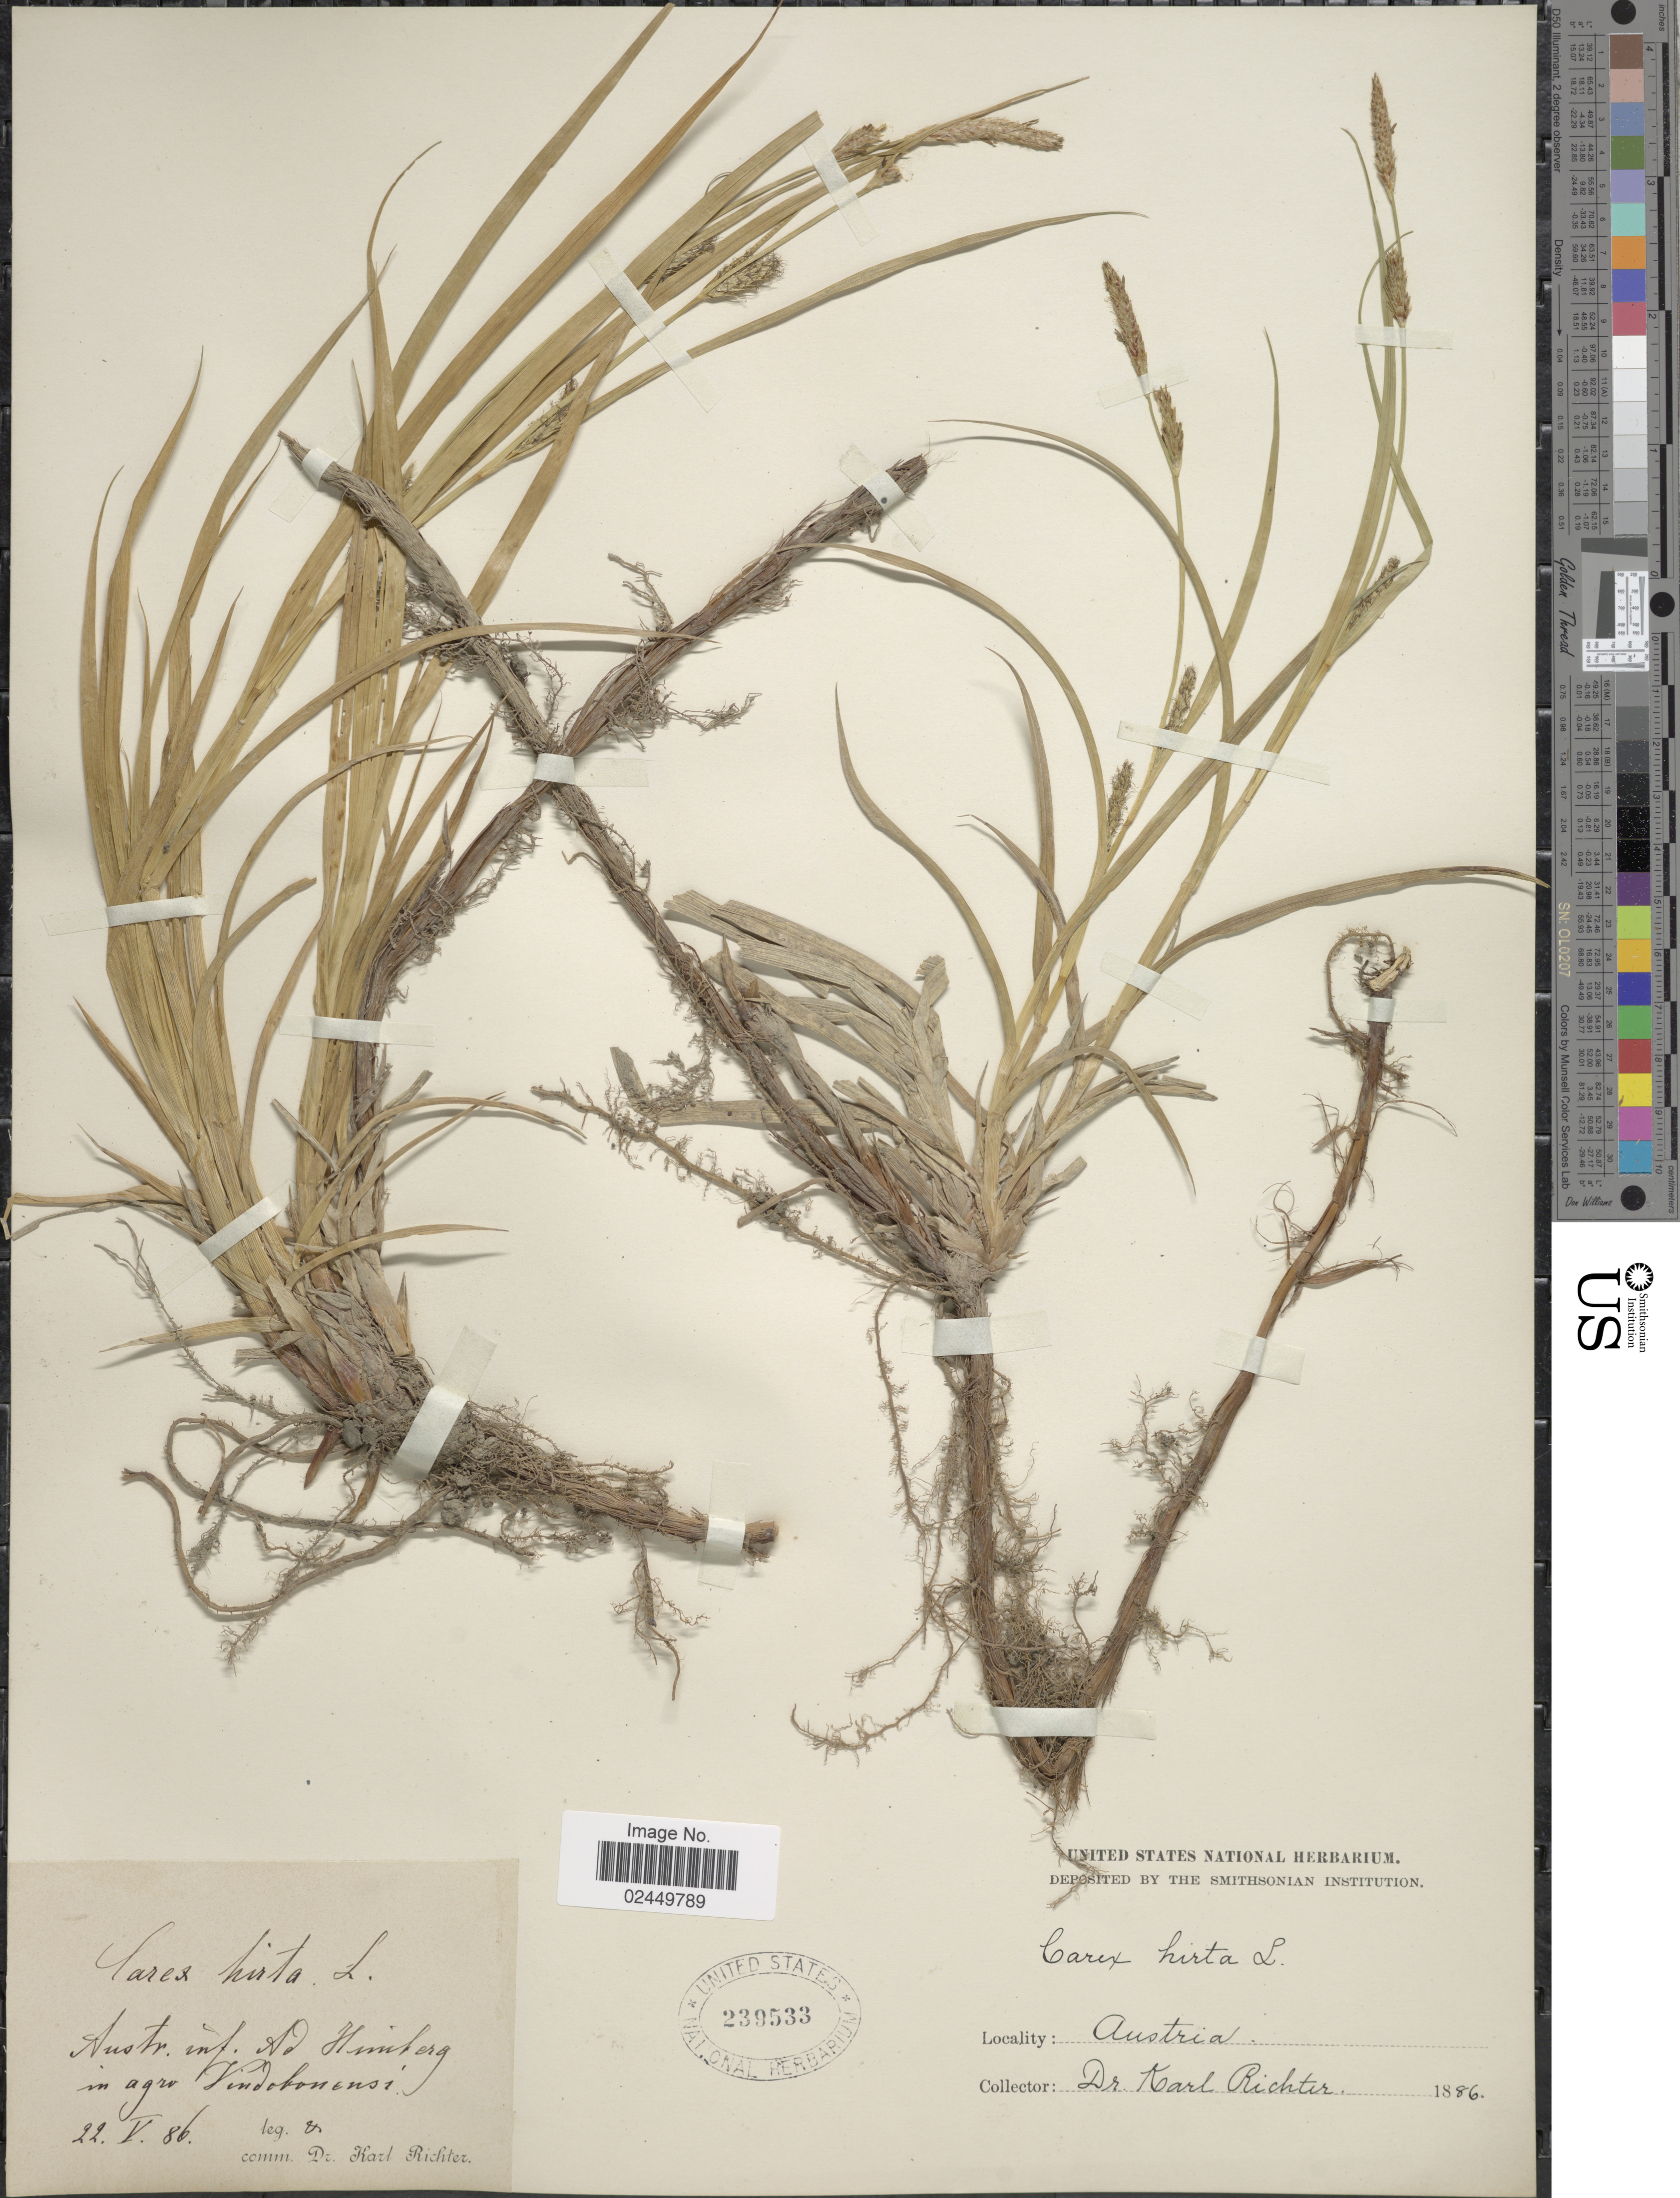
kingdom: Plantae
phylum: Tracheophyta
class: Liliopsida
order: Poales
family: Cyperaceae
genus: Carex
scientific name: Carex hirta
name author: L.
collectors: K. Richter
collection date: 1886-05-22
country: Austria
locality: Austr. inf. Ad Himiberg in agro Vindobonensi [interpreted]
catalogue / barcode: US 239533